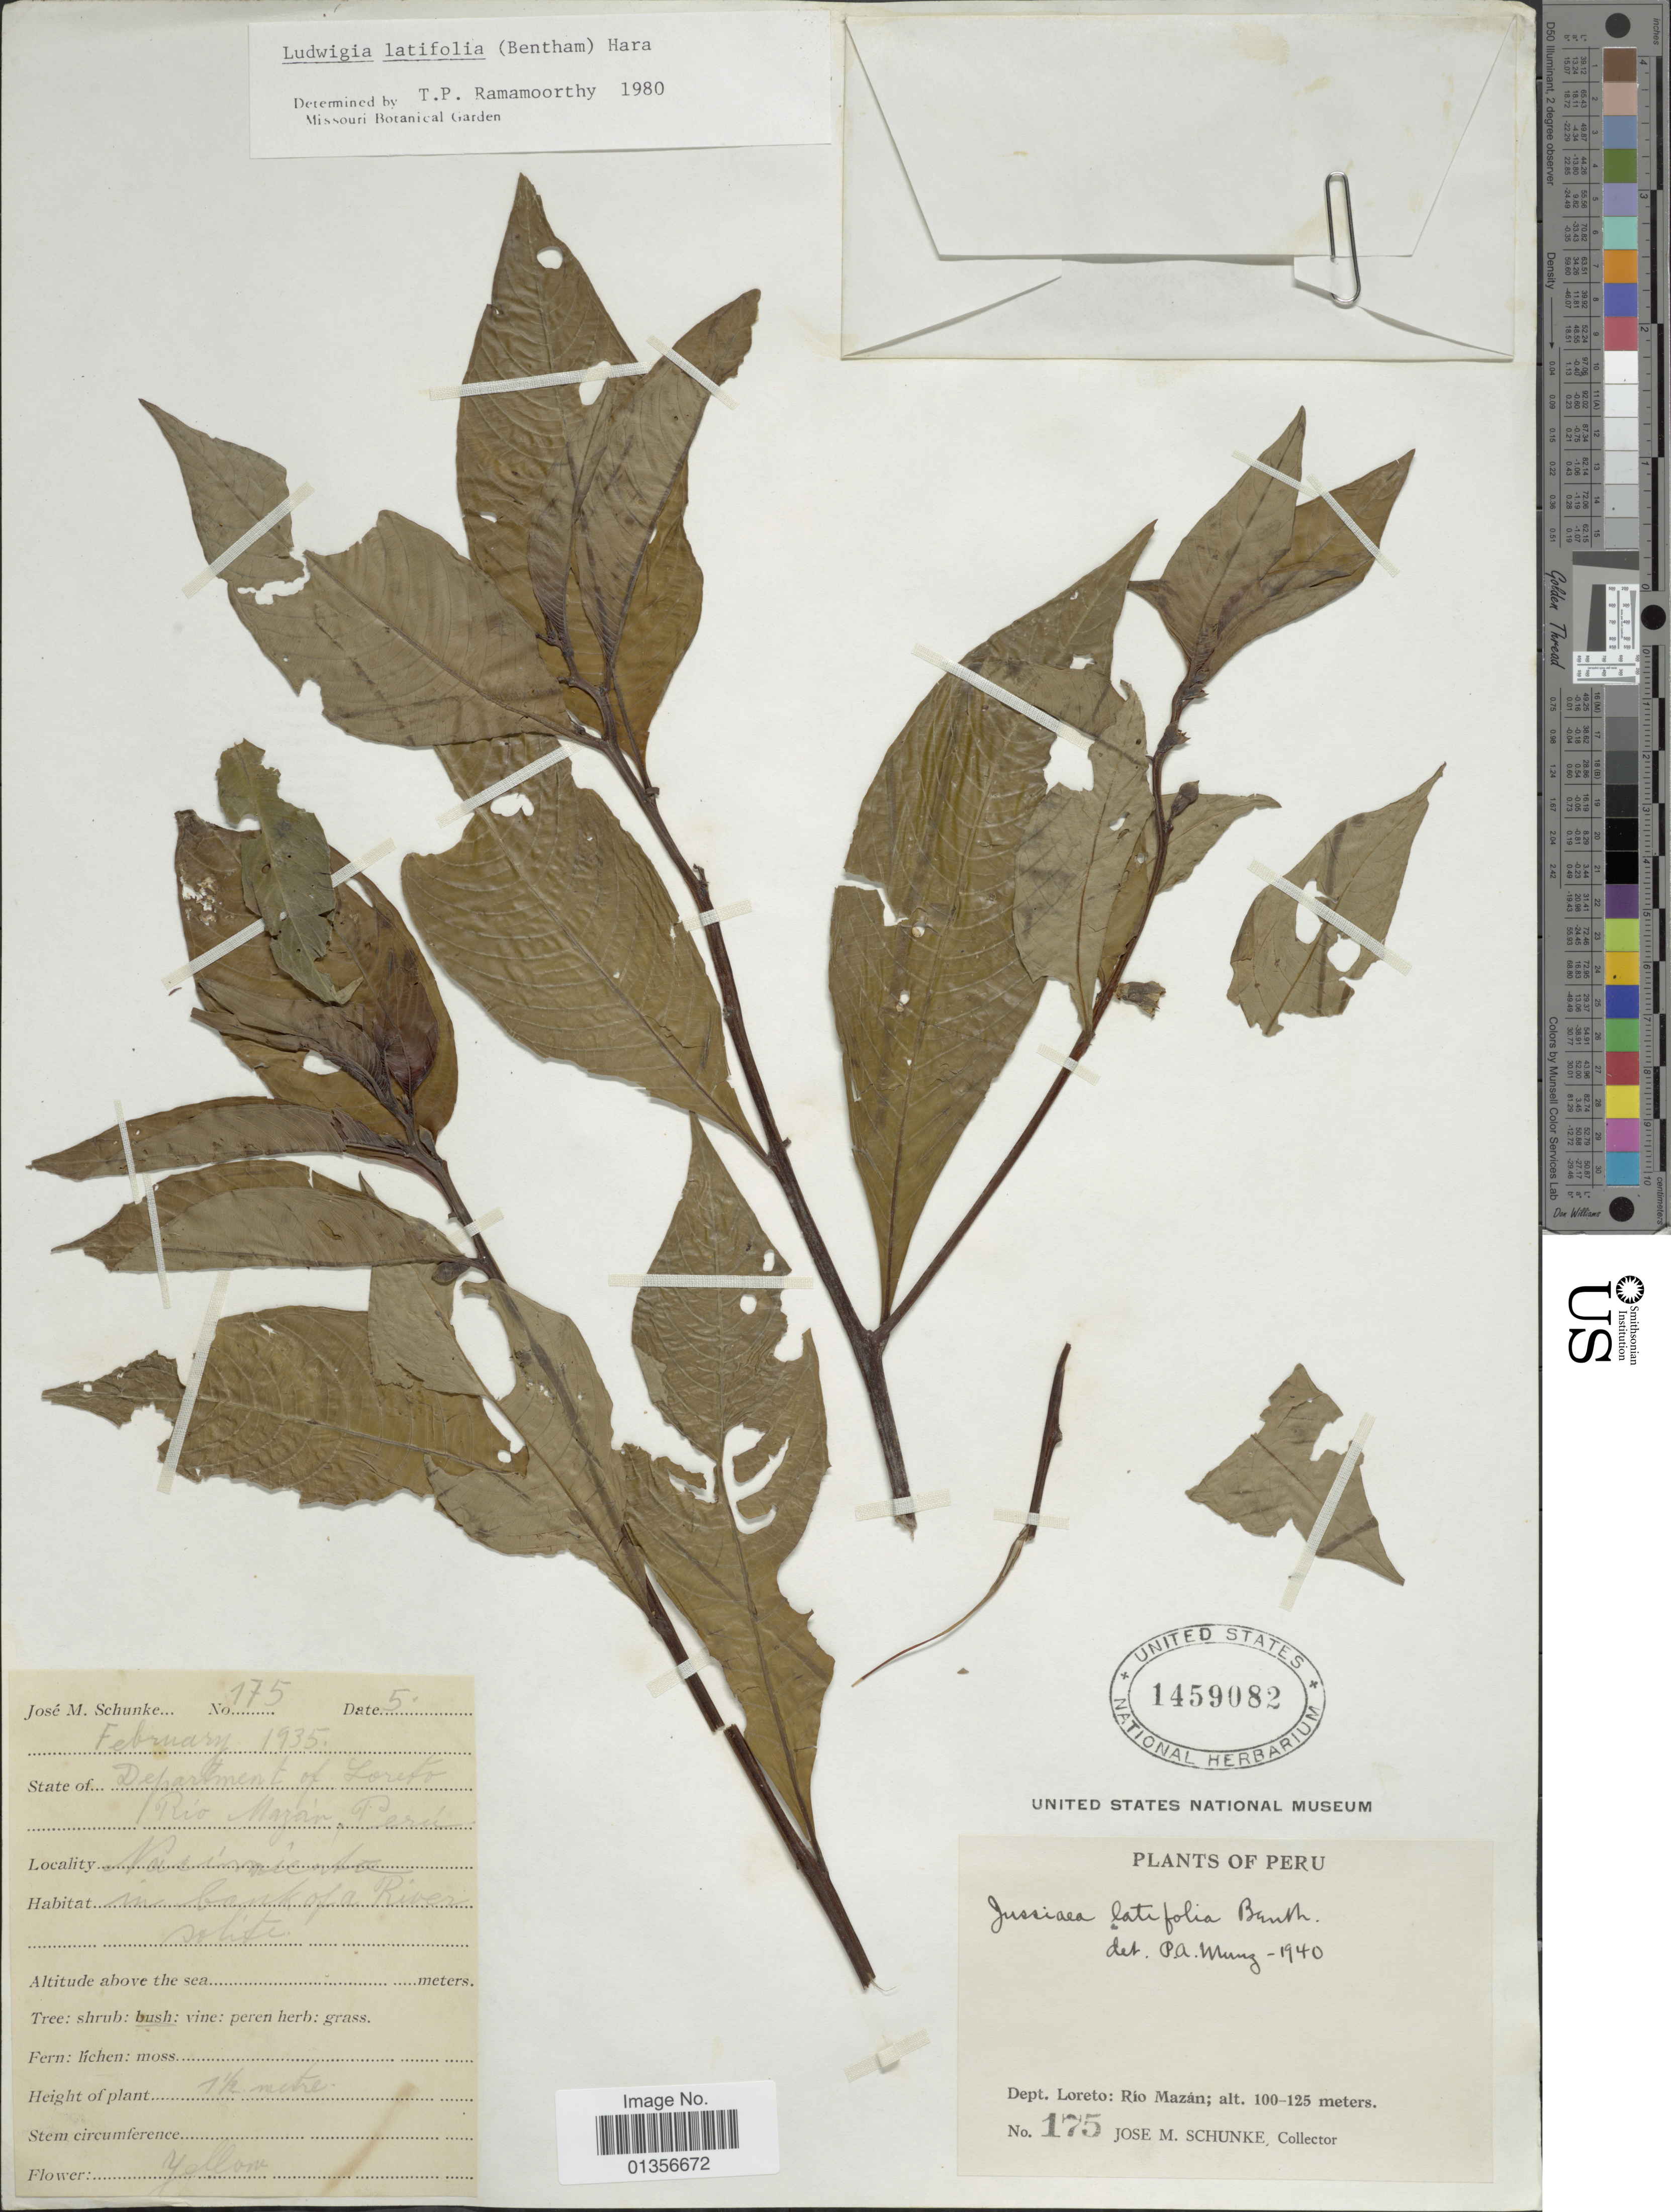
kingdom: Plantae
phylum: Tracheophyta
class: Magnoliopsida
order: Myrtales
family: Onagraceae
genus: Ludwigia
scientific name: Ludwigia latifolia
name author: (Benth.) H. Hara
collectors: J. M. Schunke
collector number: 175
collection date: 1935-02-05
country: Peru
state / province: Loreto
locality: Río Mazán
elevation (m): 100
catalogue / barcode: US 1459082